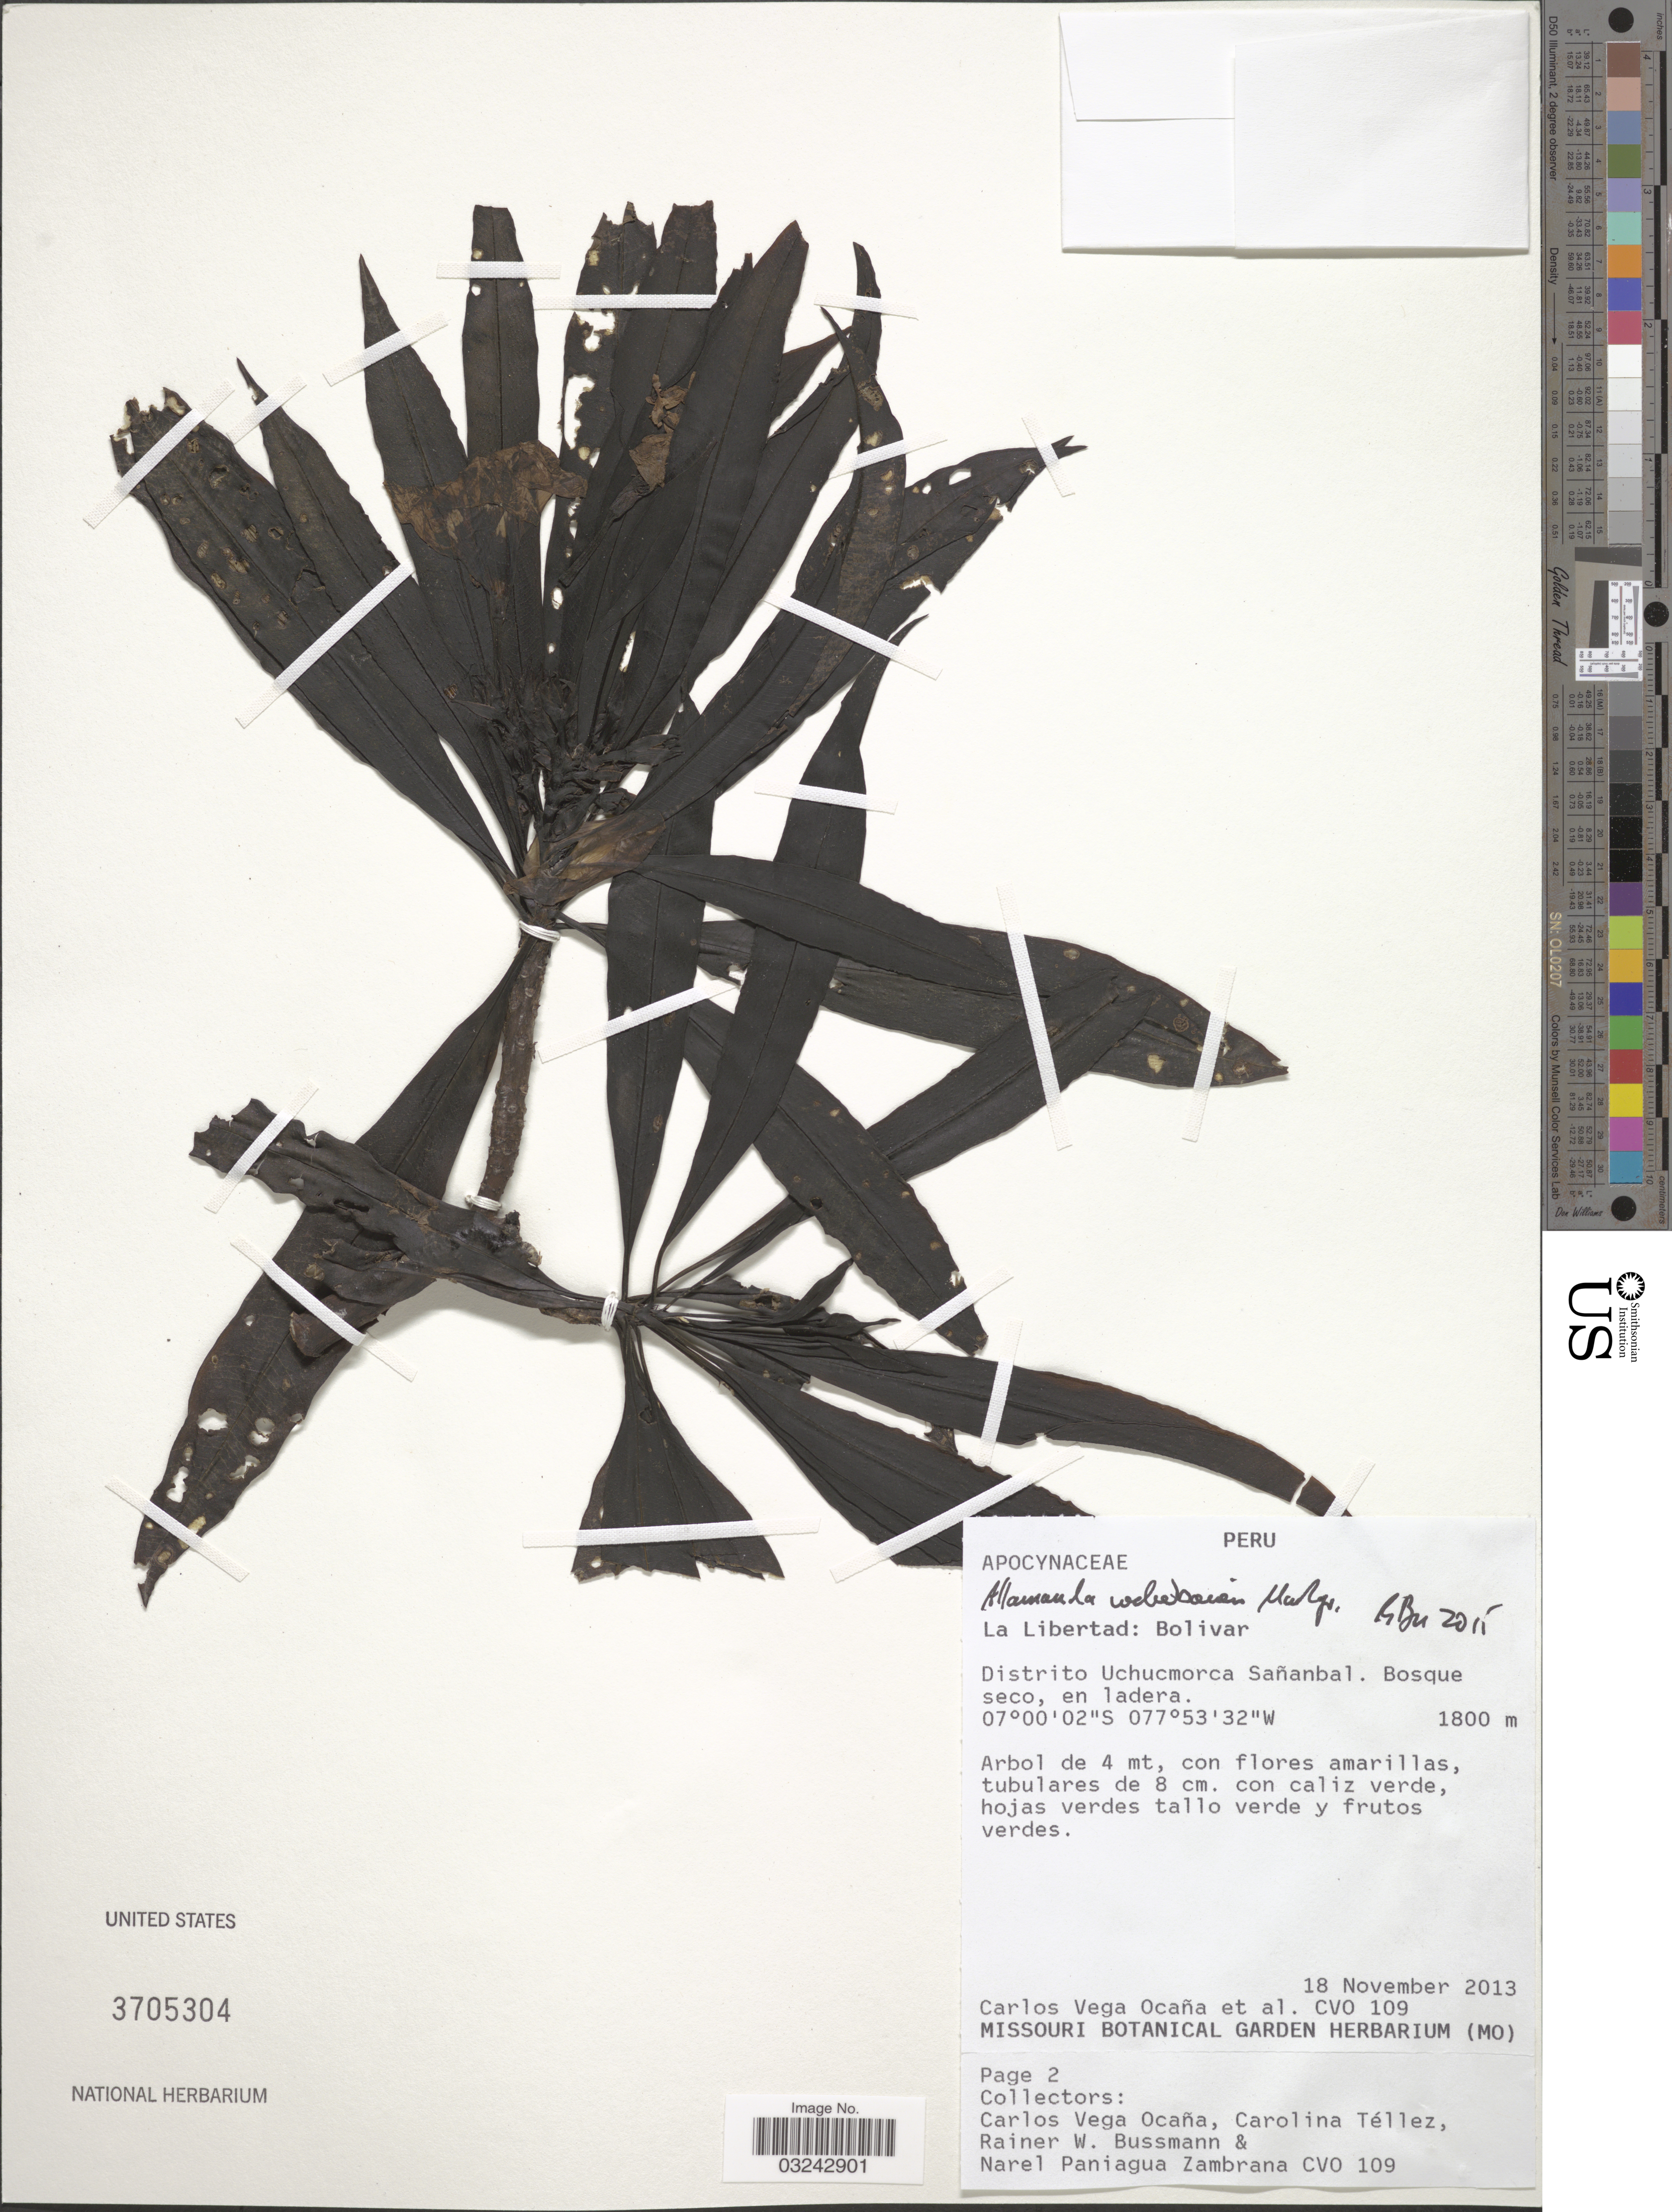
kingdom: Plantae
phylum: Tracheophyta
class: Magnoliopsida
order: Gentianales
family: Apocynaceae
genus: Allamanda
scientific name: Allamanda weberbaueri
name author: Markgr.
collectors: C. Ocaña, C. Téllez, R. W. Bussmann & N. Zambrana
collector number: CVO109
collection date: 2013-11-18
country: Peru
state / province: La Libertad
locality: Bolivar, Distrito Uchucmorca Sañanbal.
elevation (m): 1800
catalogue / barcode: US 3705304